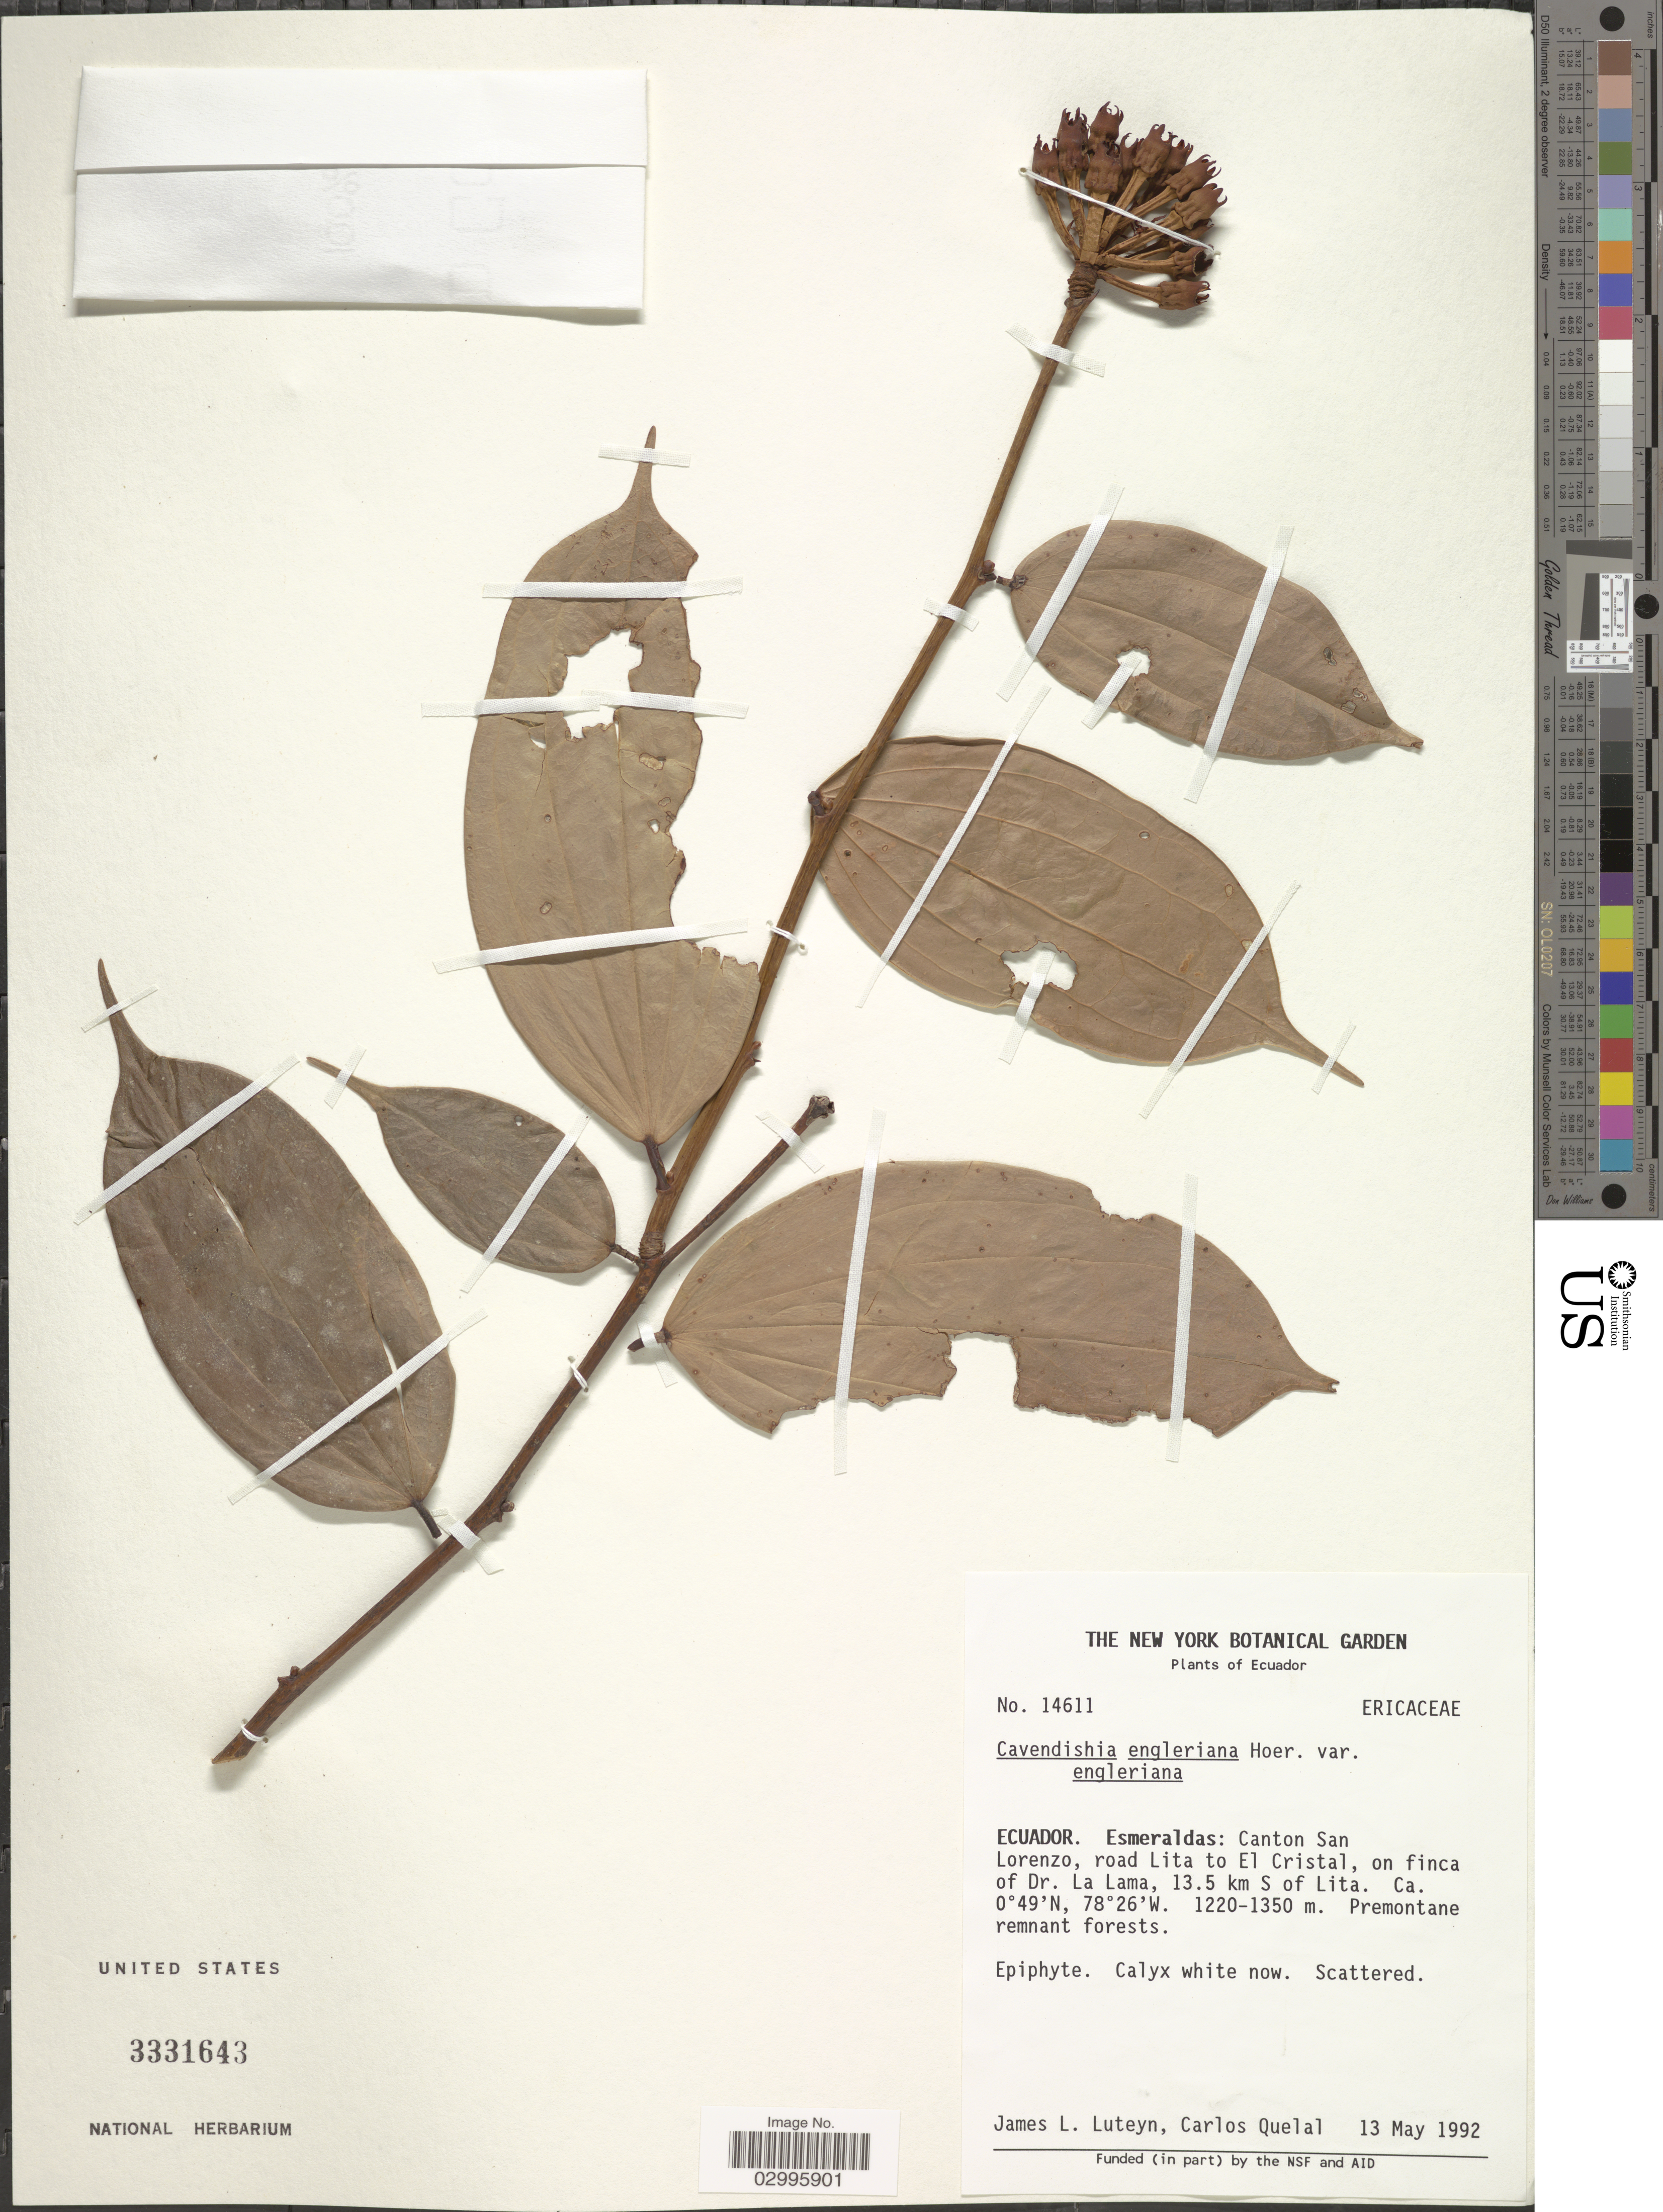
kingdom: Plantae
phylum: Tracheophyta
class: Magnoliopsida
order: Ericales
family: Ericaceae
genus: Cavendishia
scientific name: Cavendishia engleriana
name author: Hoerold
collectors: J. Luteyn & C. Quelal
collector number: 14611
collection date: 1992-05-13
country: Ecuador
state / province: Esmeraldas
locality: Canton San Lorenzo, road Lita to El Cristal, on finca of Dr. La Lama, 13.5 km S of Lita.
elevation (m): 1220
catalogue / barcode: US 3331643